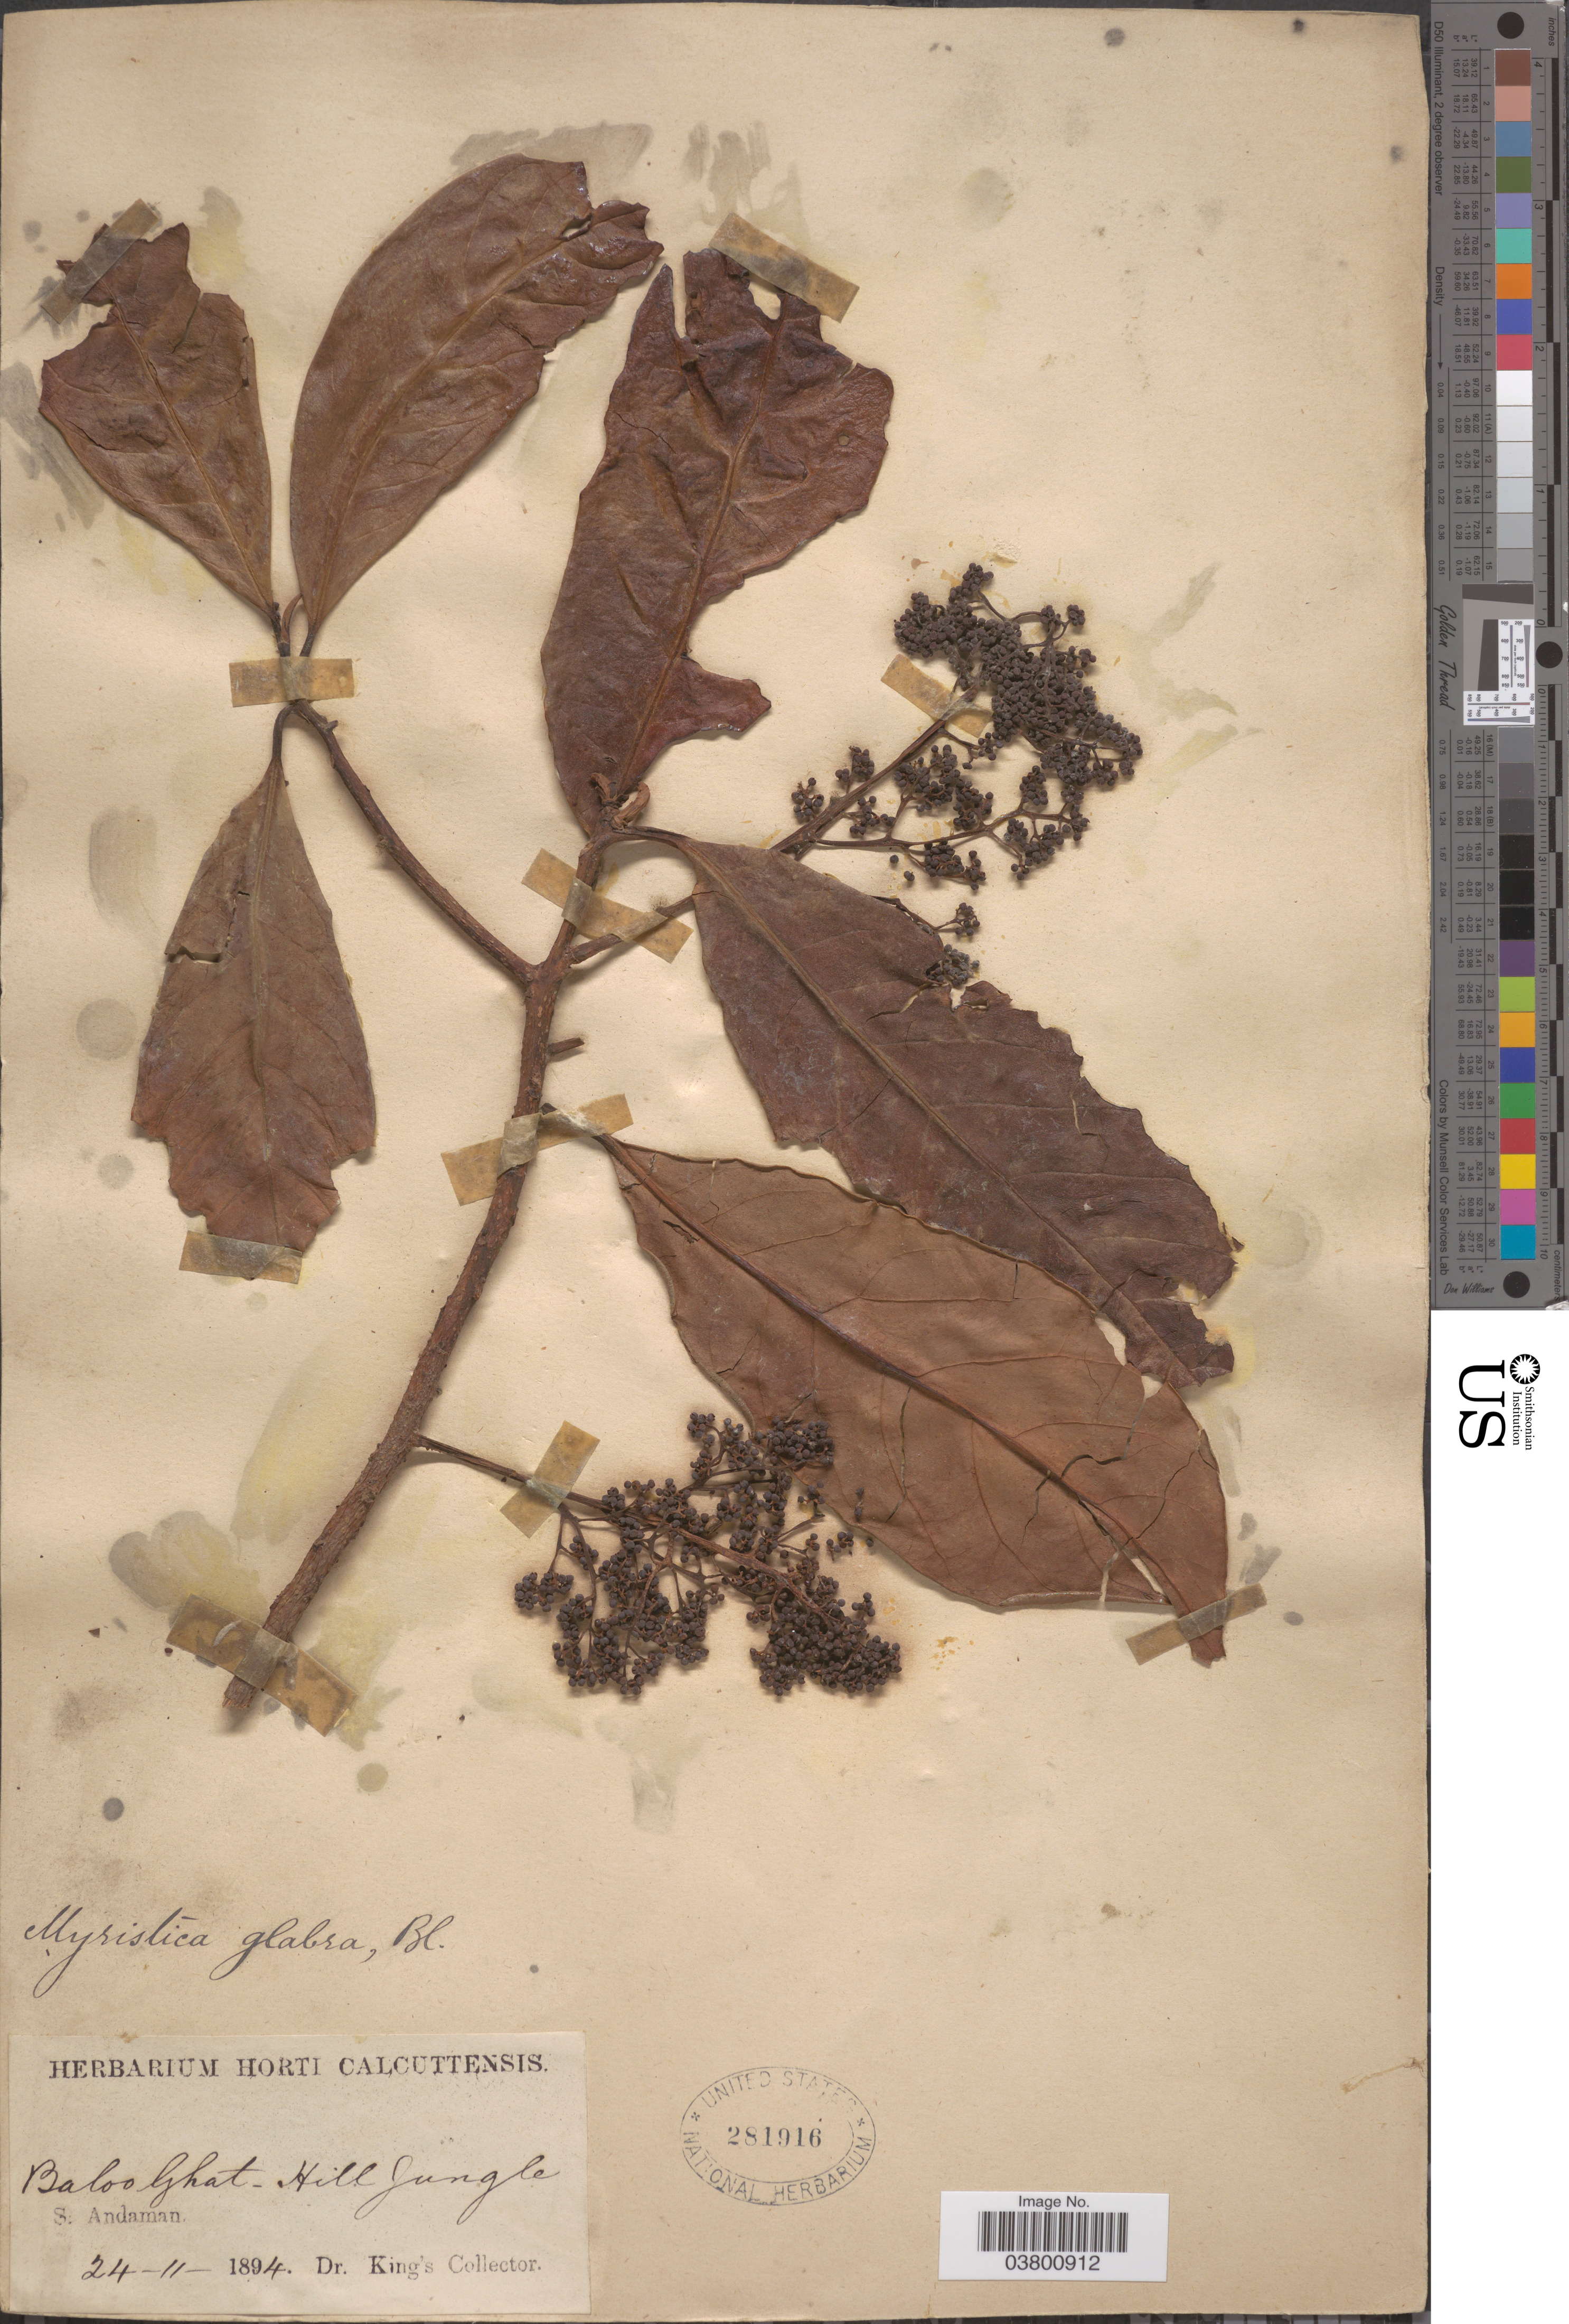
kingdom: Plantae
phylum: Tracheophyta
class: Magnoliopsida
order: Magnoliales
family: Myristicaceae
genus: Horsfieldia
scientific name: Horsfieldia amygdalina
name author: Warb.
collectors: Dr. King's collector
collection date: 1894-11-24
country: India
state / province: Andaman and Nicobar Islands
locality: Baloo Ghat. Hill Jungle. S. Andaman.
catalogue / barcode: US 281916